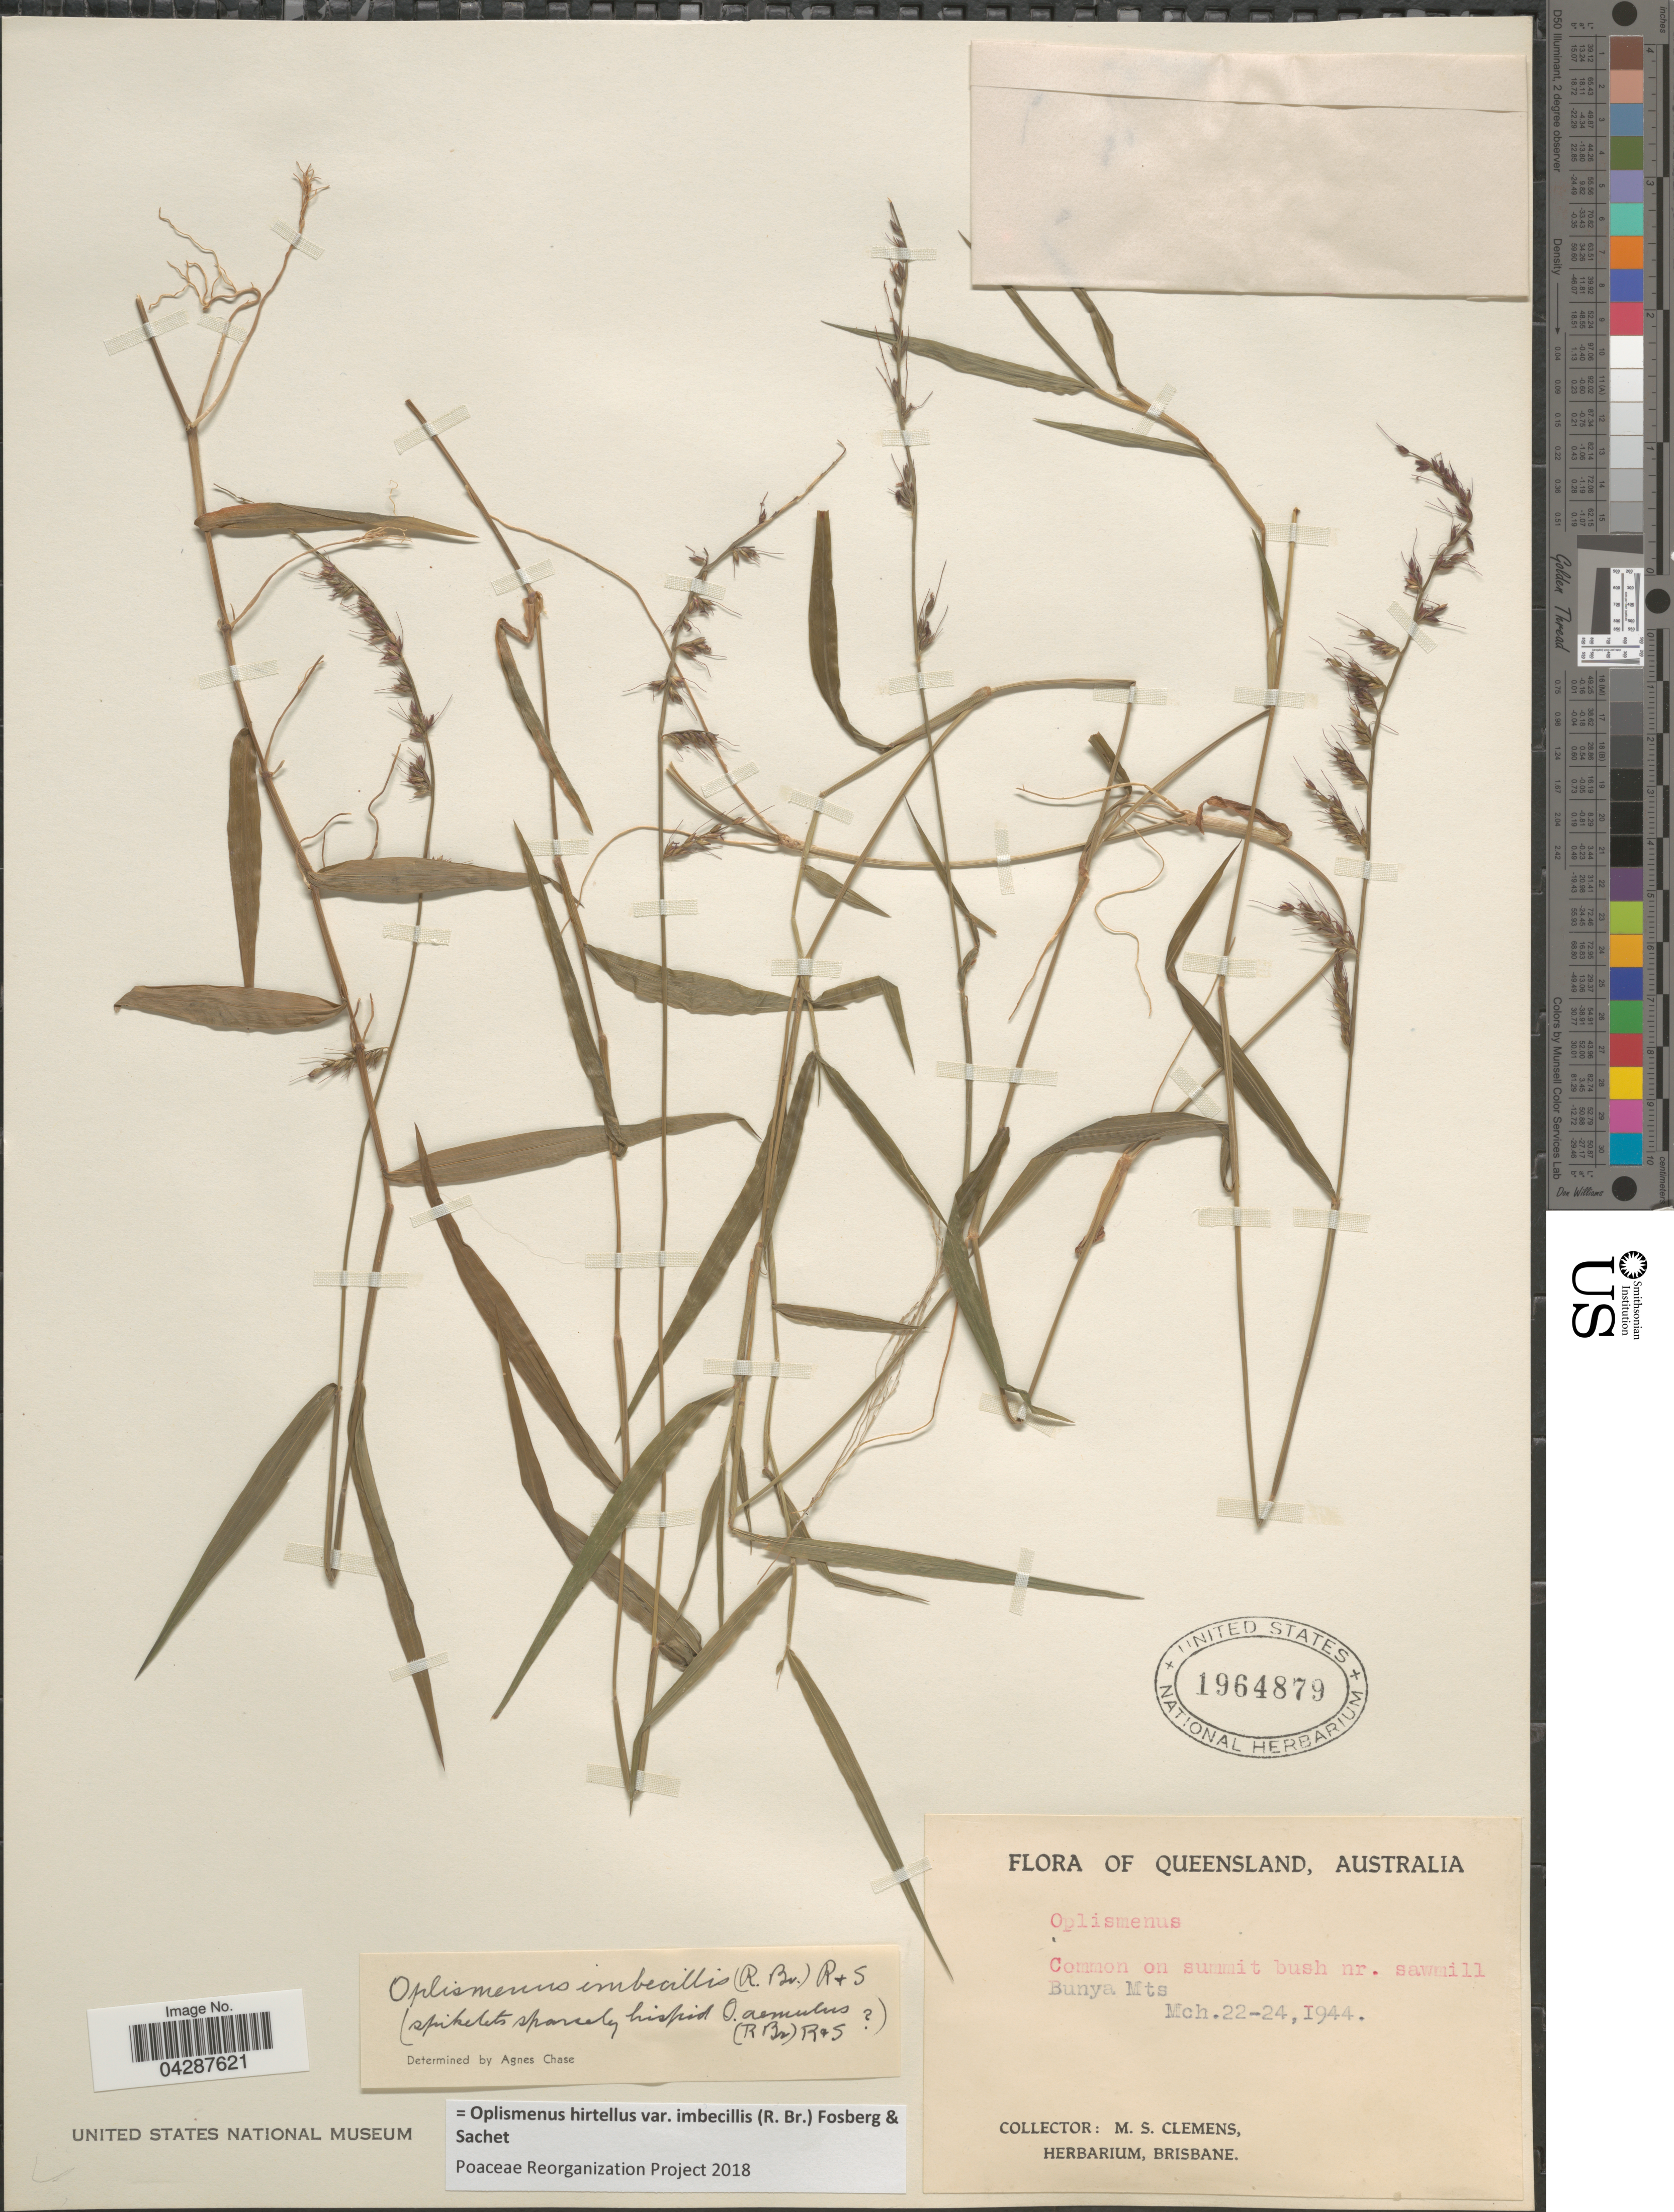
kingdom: Plantae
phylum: Tracheophyta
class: Liliopsida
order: Poales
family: Poaceae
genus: Oplismenus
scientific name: Oplismenus hirtellus var. imbecillis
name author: (R. Br.) Fosberg & Sachet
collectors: M. S. Clemens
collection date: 1944-03-22/1944-03-24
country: Australia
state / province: Queensland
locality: Common on summit bush nr. sawmill. Bunya Mts.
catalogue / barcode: US 1964879